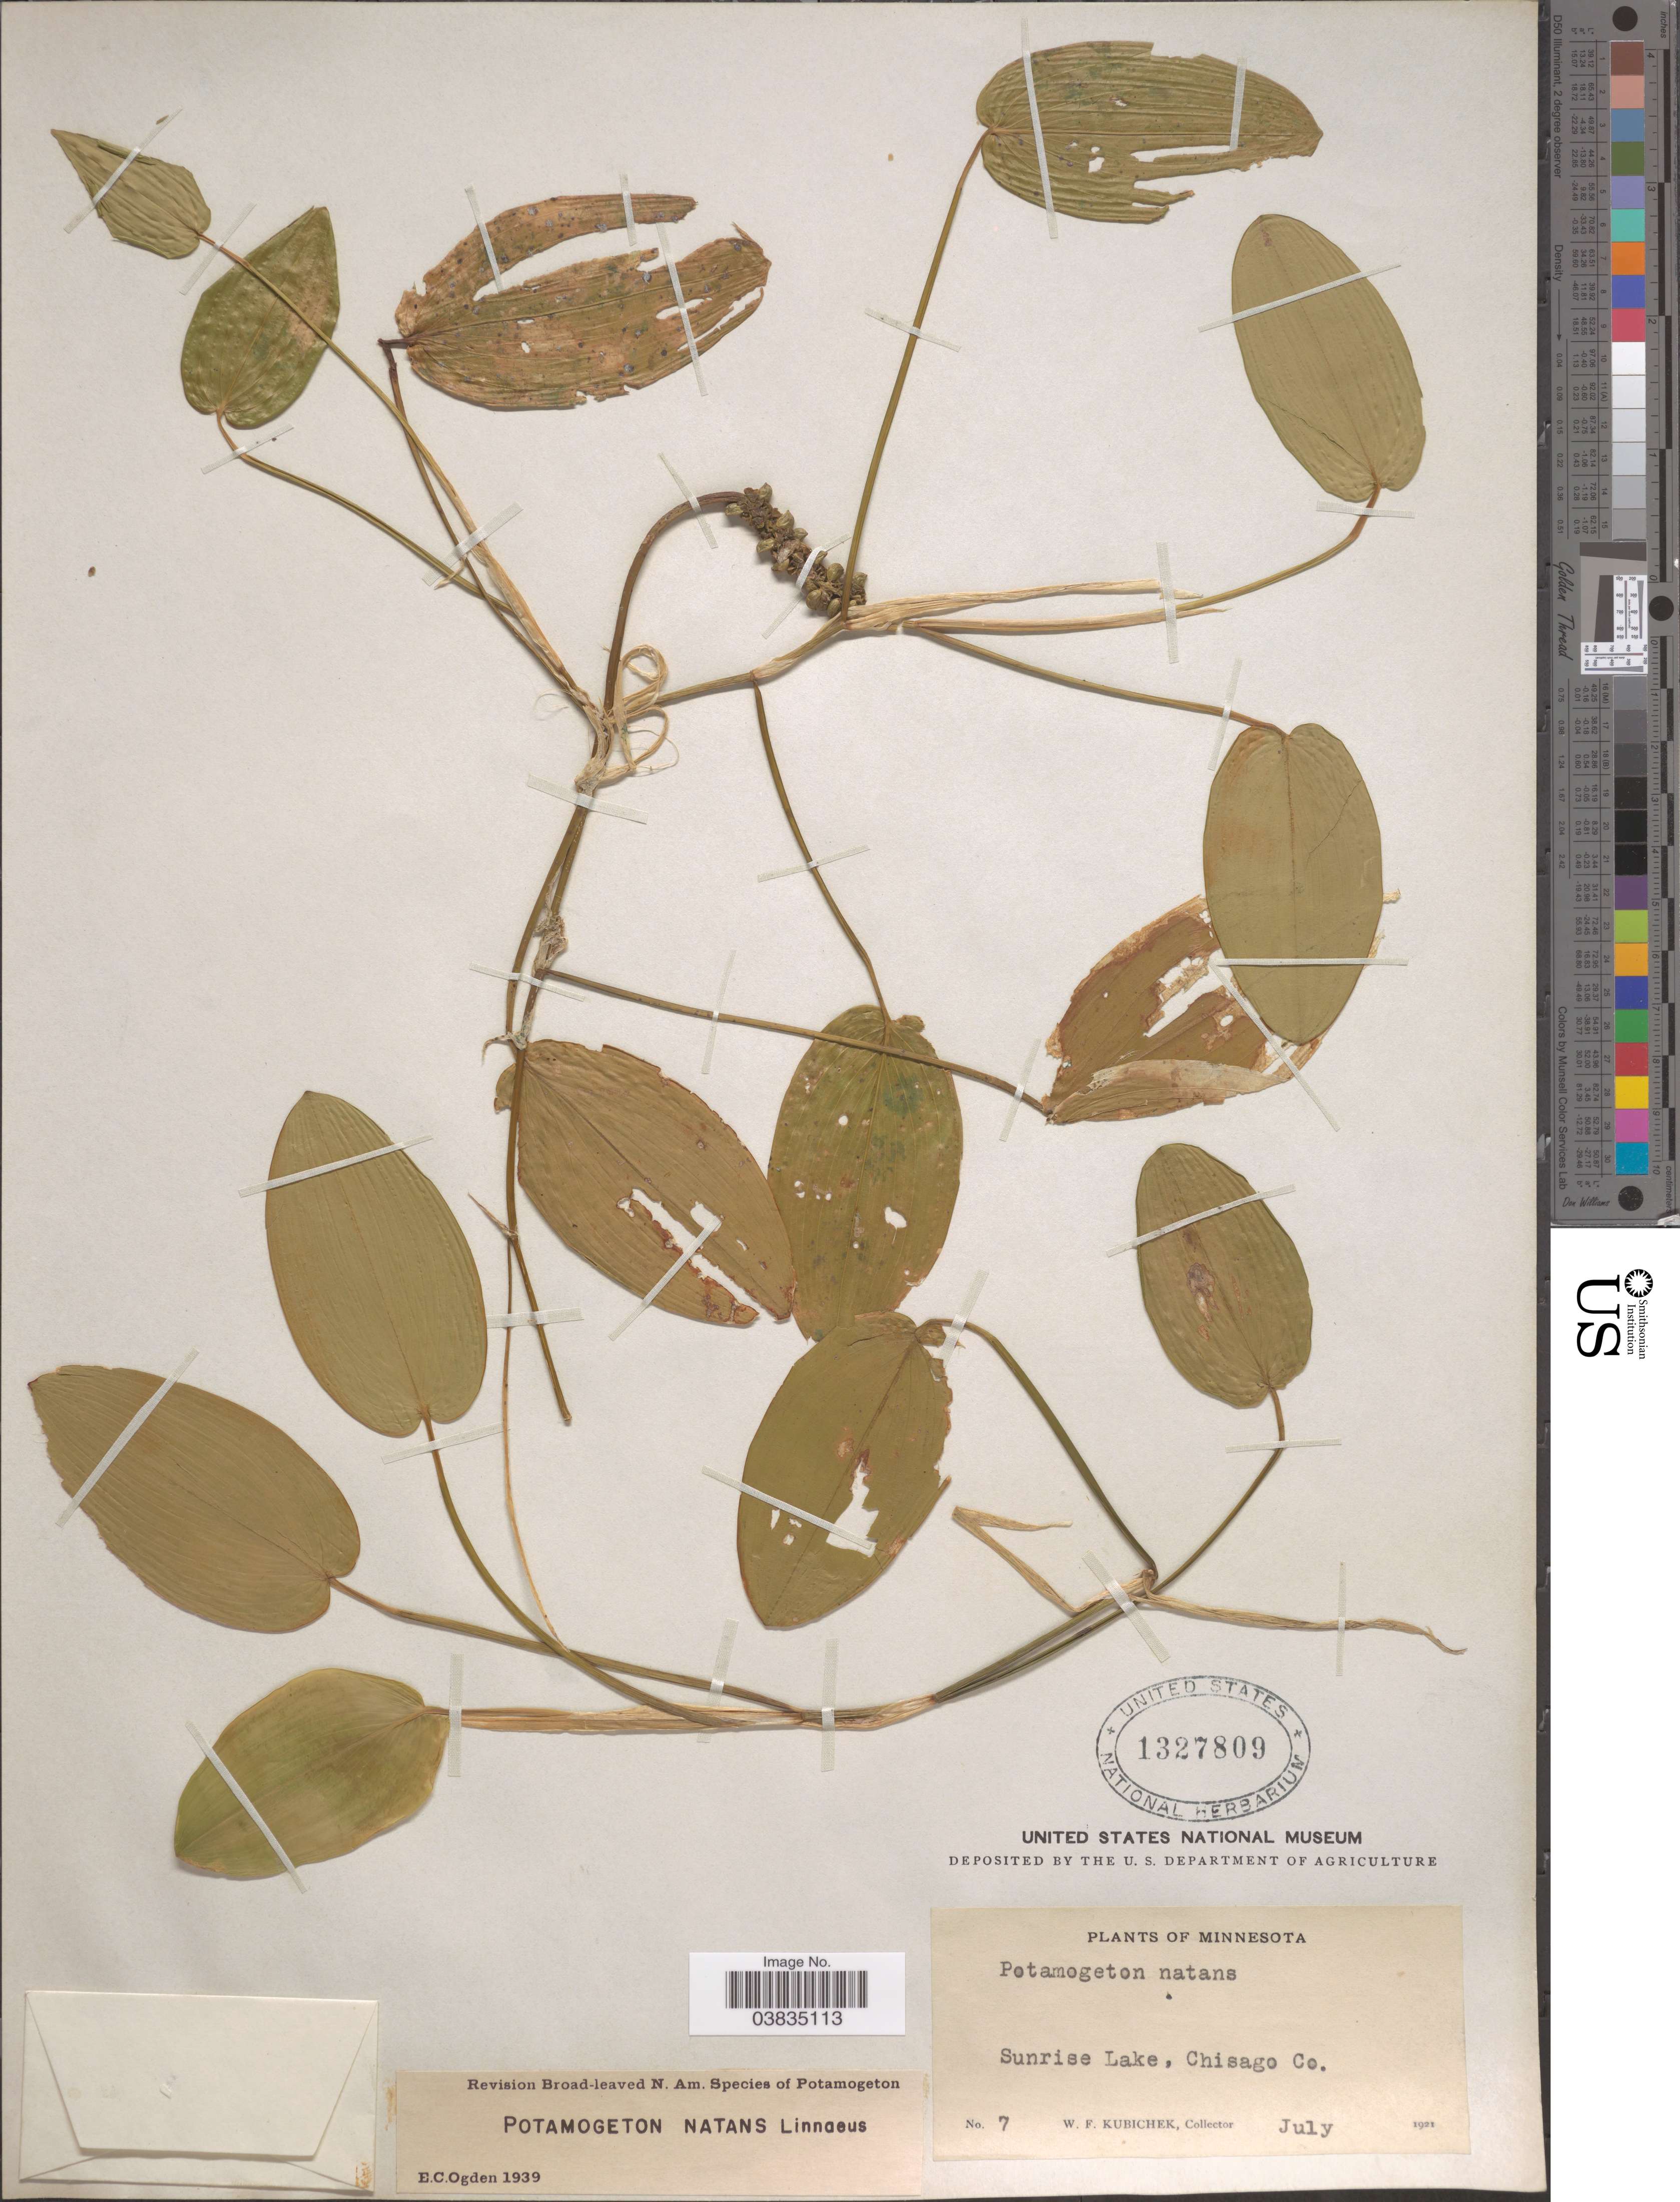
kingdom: Plantae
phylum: Tracheophyta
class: Liliopsida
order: Alismatales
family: Potamogetonaceae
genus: Potamogeton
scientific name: Potamogeton natans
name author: L.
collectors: W. Kubichek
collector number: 7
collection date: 1921-07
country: United States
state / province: Minnesota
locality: Sunrise Lake, Chisago Co.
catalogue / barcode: US 1327809